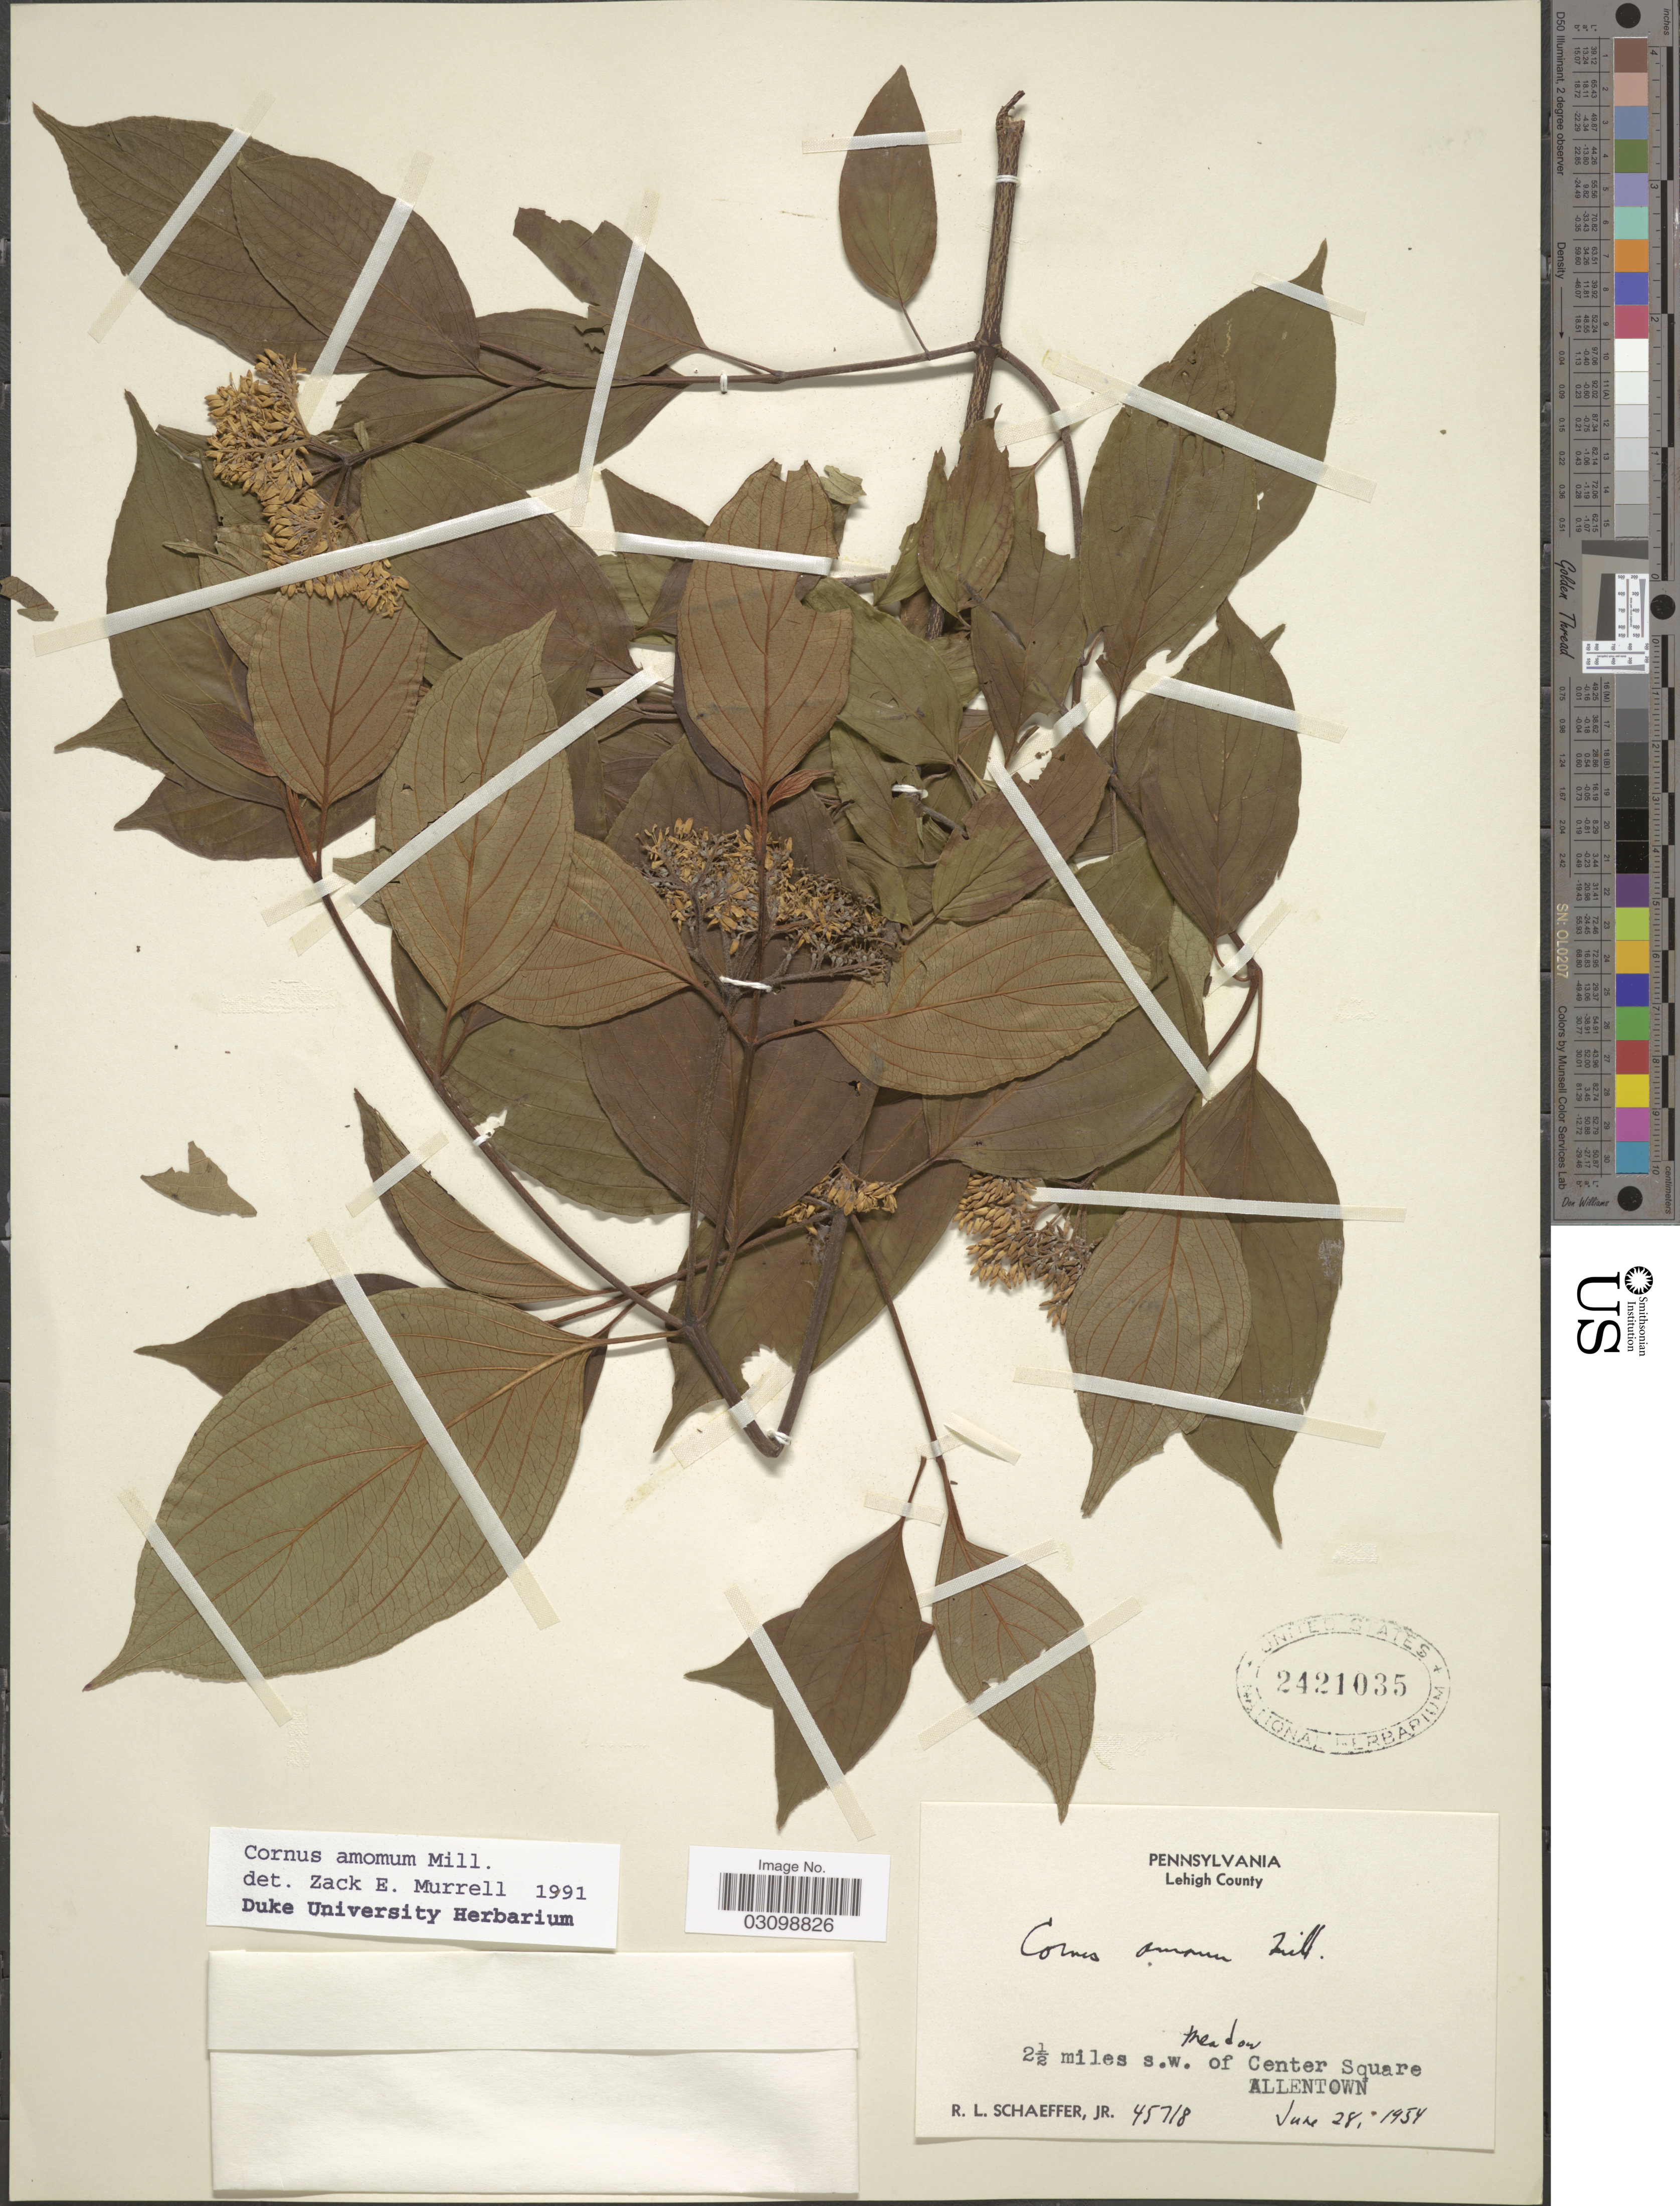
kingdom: Plantae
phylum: Tracheophyta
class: Magnoliopsida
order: Cornales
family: Cornaceae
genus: Cornus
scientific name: Cornus amomum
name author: Mill.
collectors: R. L. Schaeffer Jr.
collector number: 45718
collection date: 1954-06-28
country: United States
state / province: Pennsylvania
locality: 2½ mile s.w. of Center Square Allentown. Lehigh County.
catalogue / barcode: US 2421035